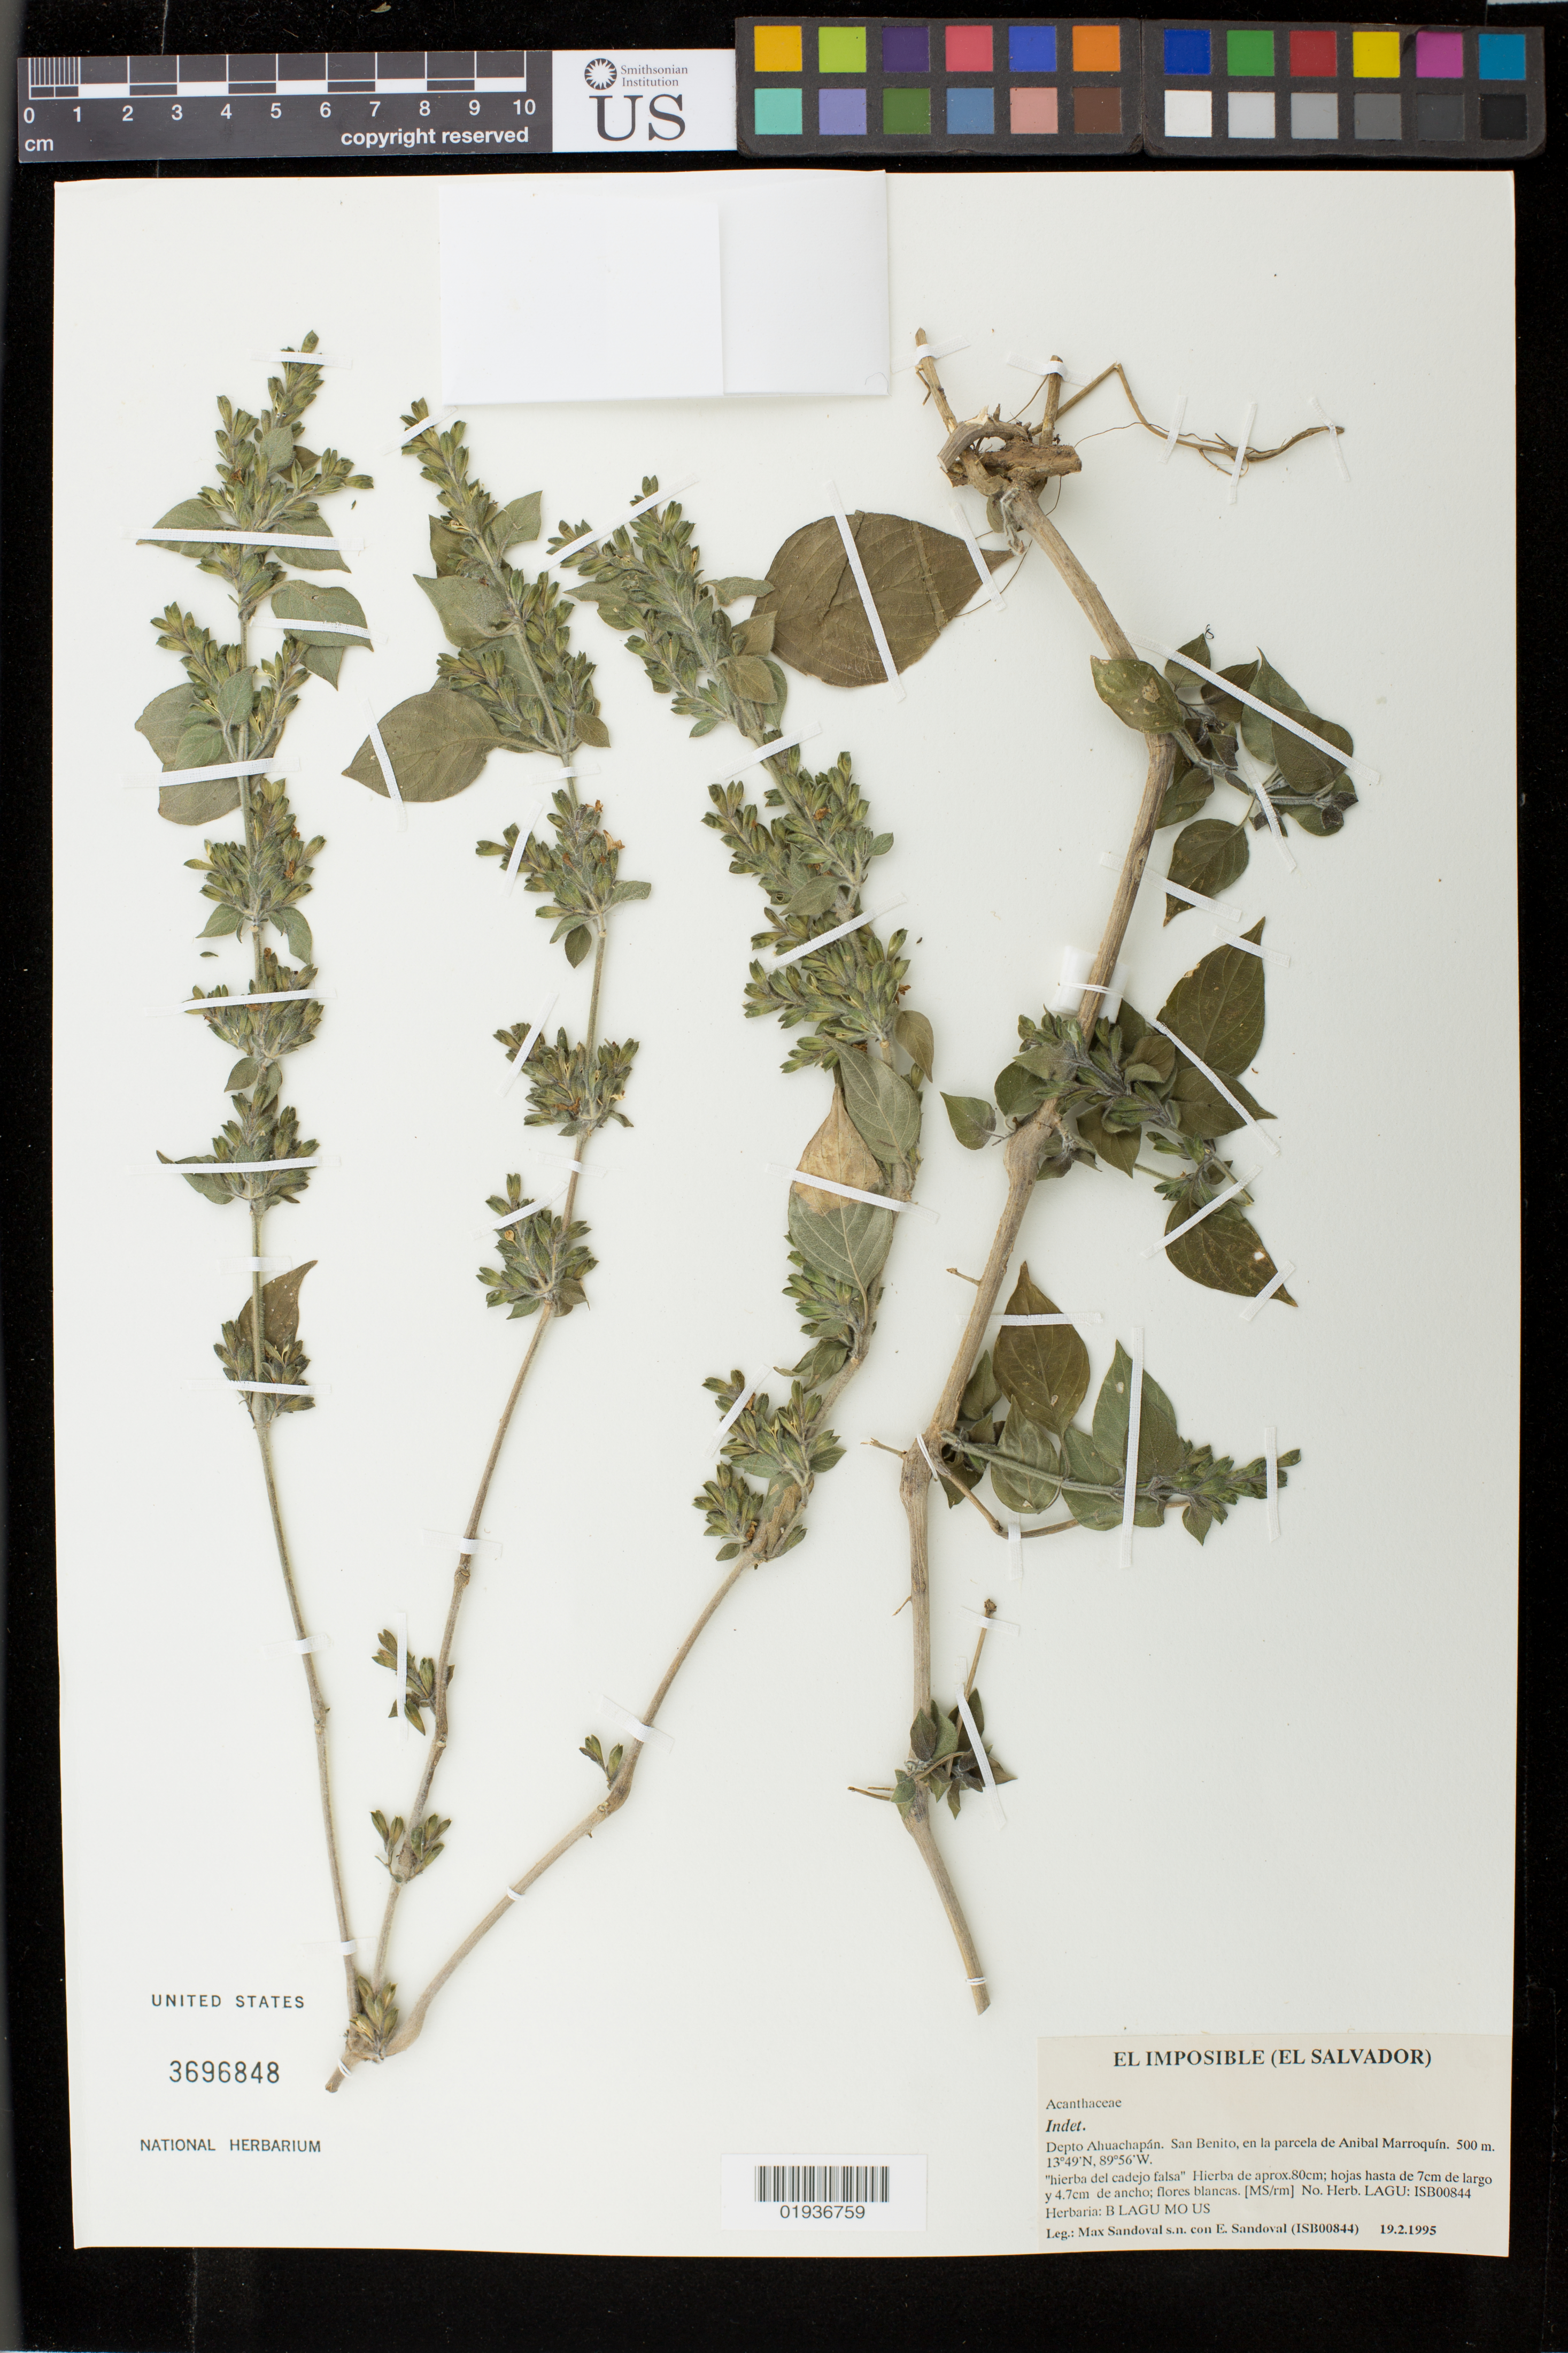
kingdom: Plantae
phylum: Tracheophyta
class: Magnoliopsida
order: Lamiales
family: Acanthaceae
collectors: M. Sandoval & E. Sandoval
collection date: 1995-02-19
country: El Salvador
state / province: Ahuachapán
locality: San Benito, en la parcela, en la parcela de Anibal Marroquin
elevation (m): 500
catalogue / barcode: US 3696848